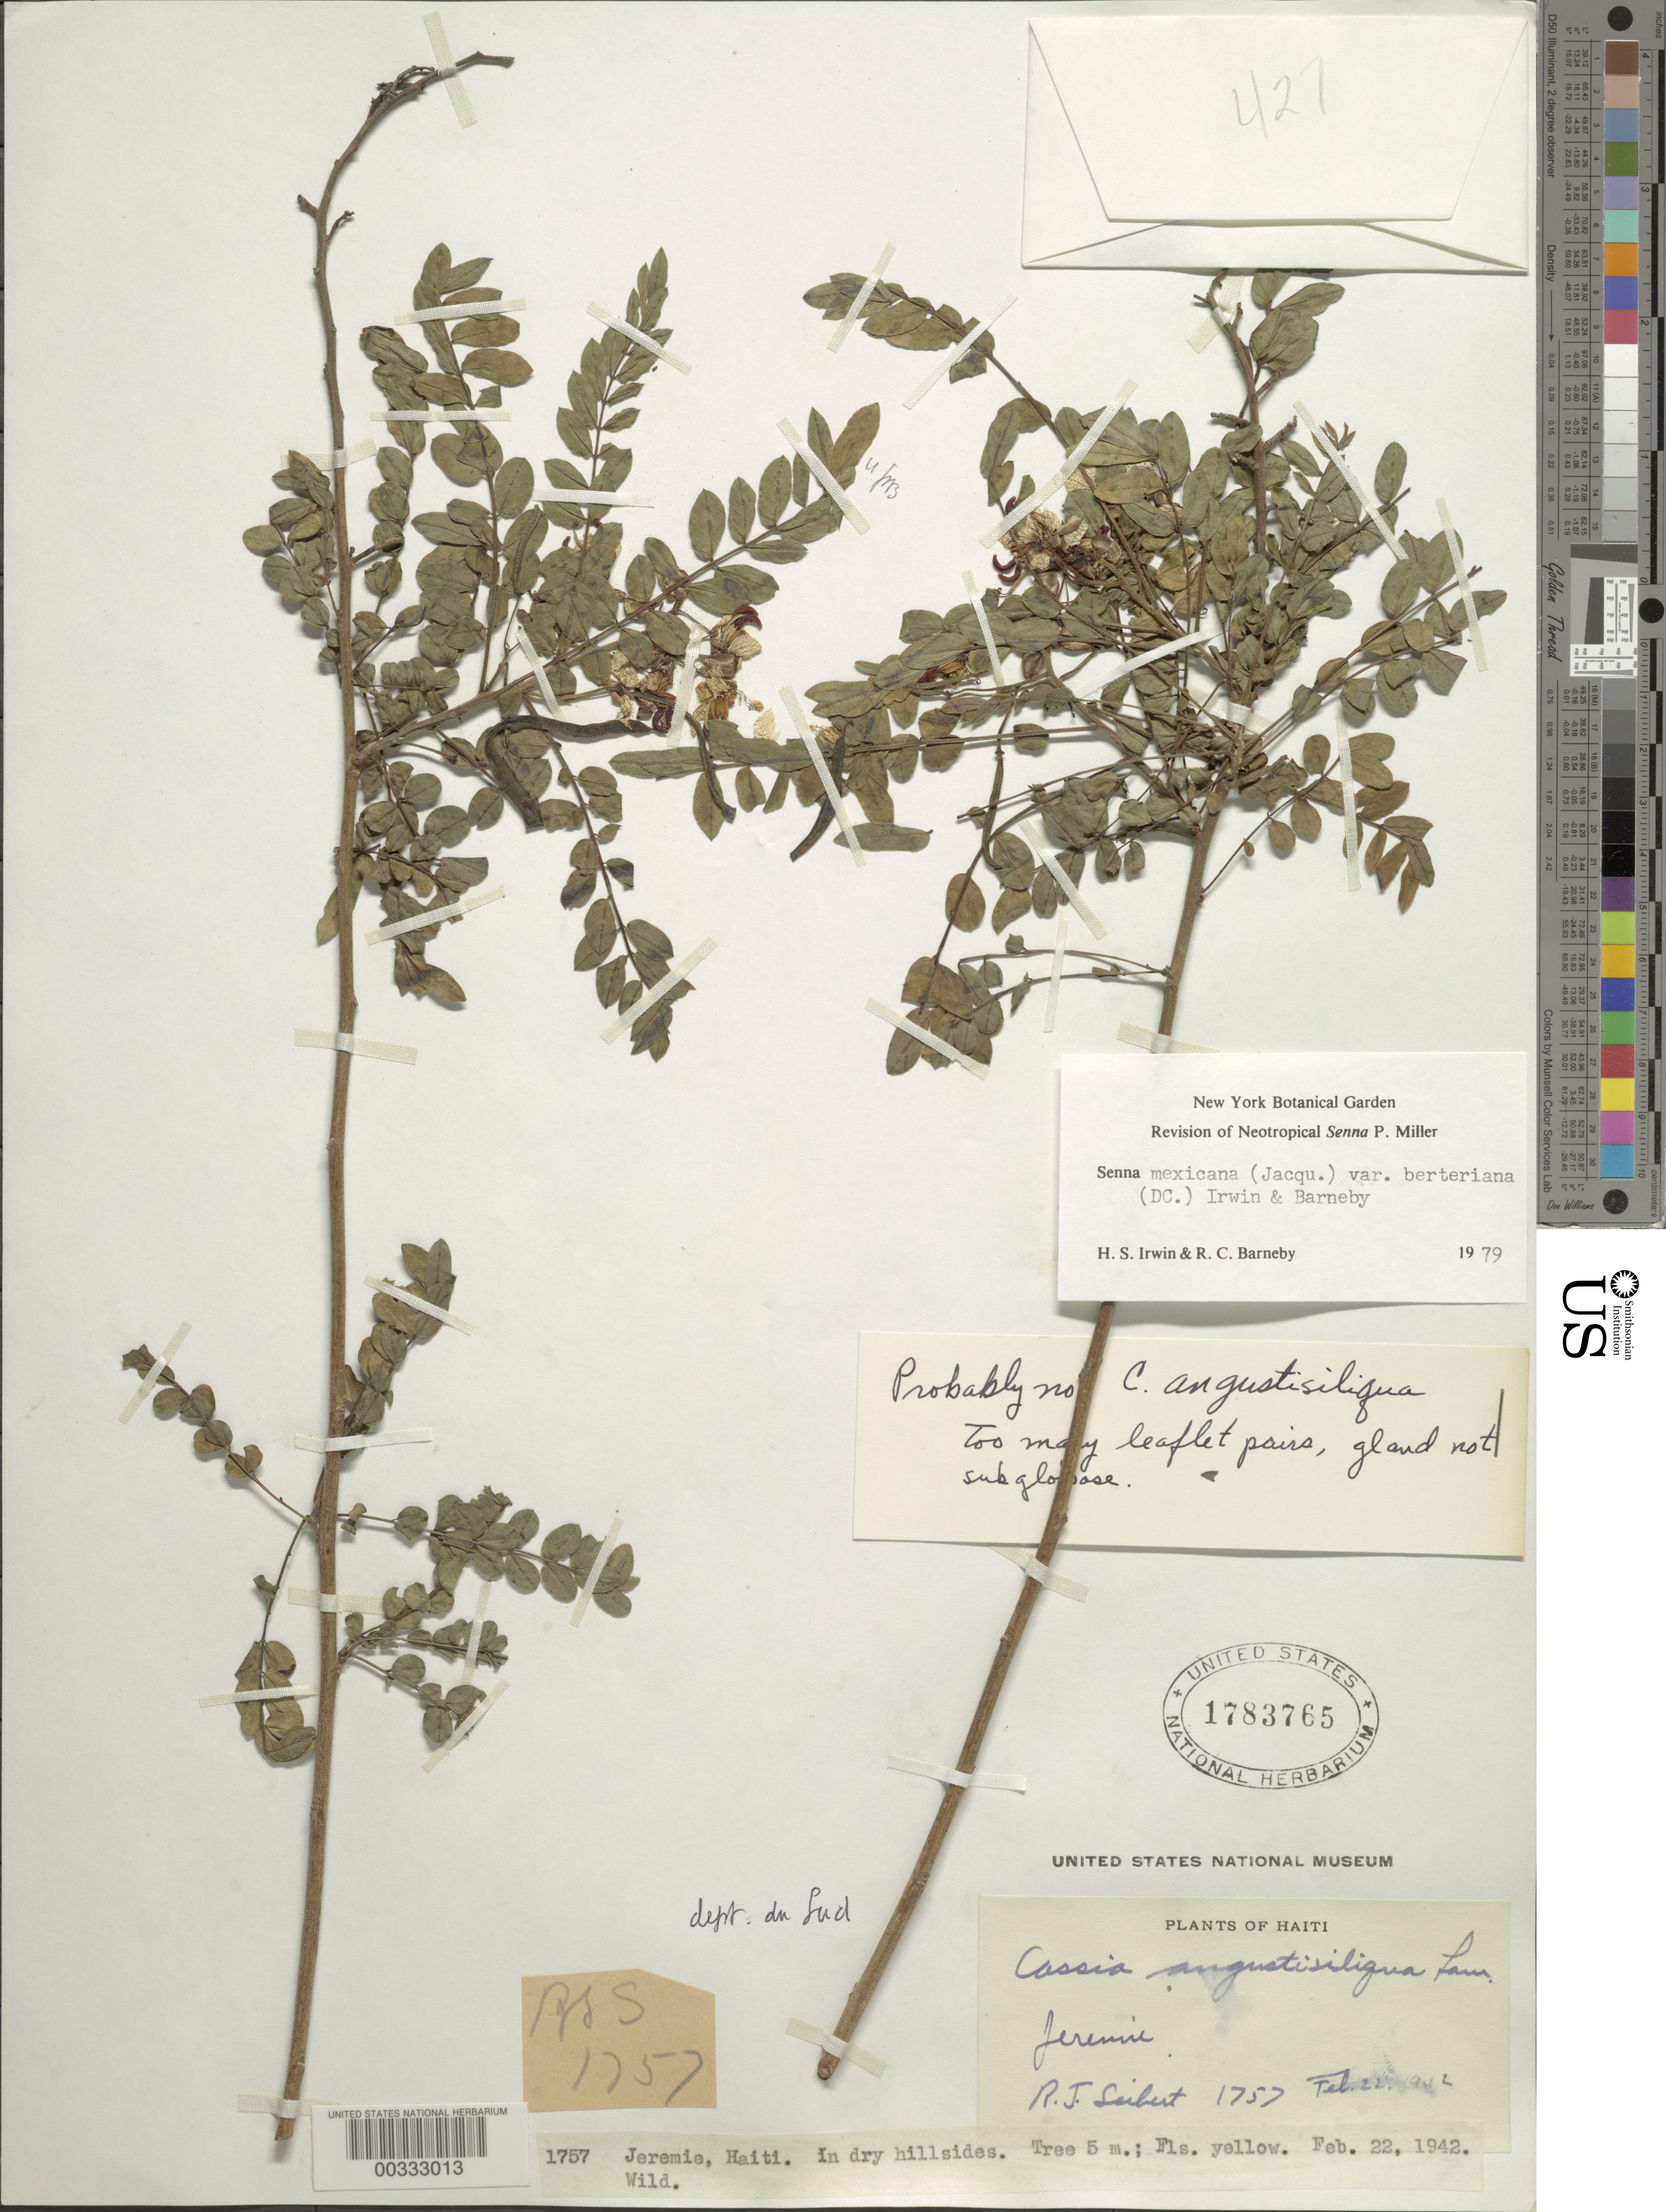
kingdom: Plantae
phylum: Tracheophyta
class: Magnoliopsida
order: Fabales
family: Fabaceae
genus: Senna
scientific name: Senna mexicana var. berteriana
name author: (Balb. ex DC.) H.S. Irwin & Barneby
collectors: R. J. Seibert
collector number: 1757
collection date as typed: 22 Feb 1942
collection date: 1942-02-22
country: Haiti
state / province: Sud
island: Hispaniola Island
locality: Jeremi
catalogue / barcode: US 1783765